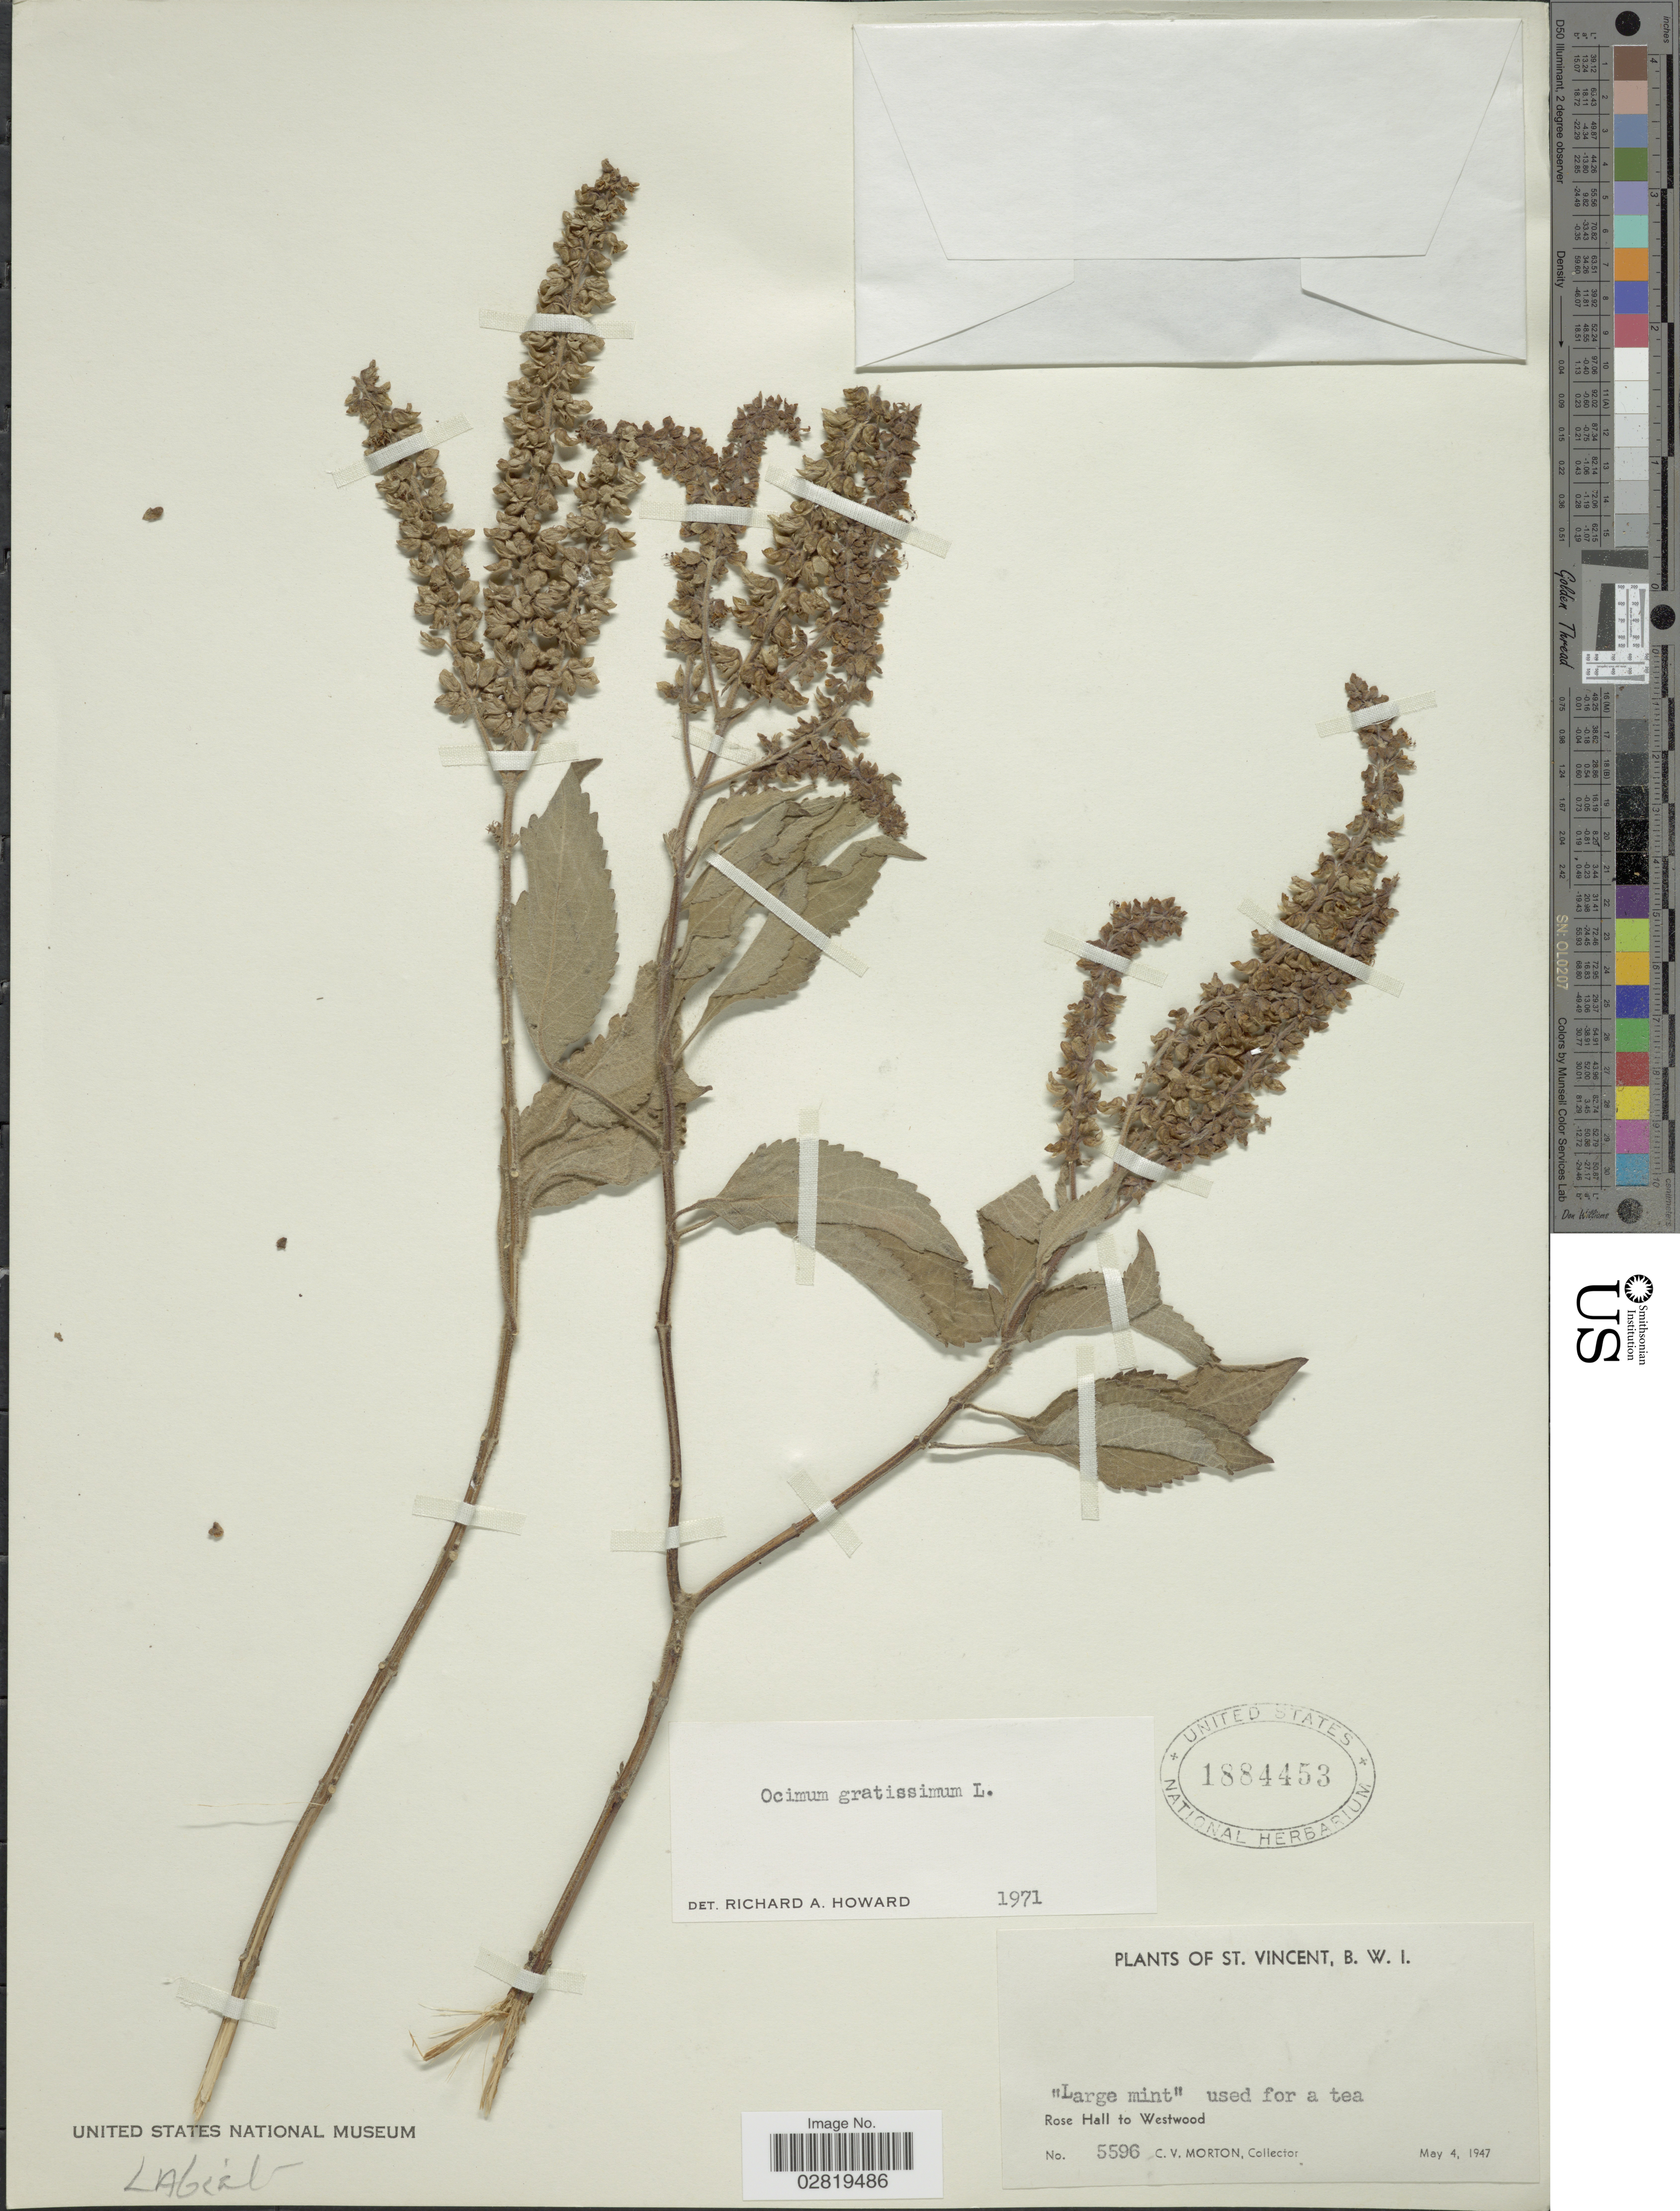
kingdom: Plantae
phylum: Tracheophyta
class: Magnoliopsida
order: Lamiales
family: Lamiaceae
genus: Ocimum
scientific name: Ocimum gratissimum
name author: L.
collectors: C. V. Morton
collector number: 5596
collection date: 1947-05-04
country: St. Vincent - Grenadines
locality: St. Vincent, B.W.I., Rose Hall to Westwood.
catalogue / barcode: US 1884453